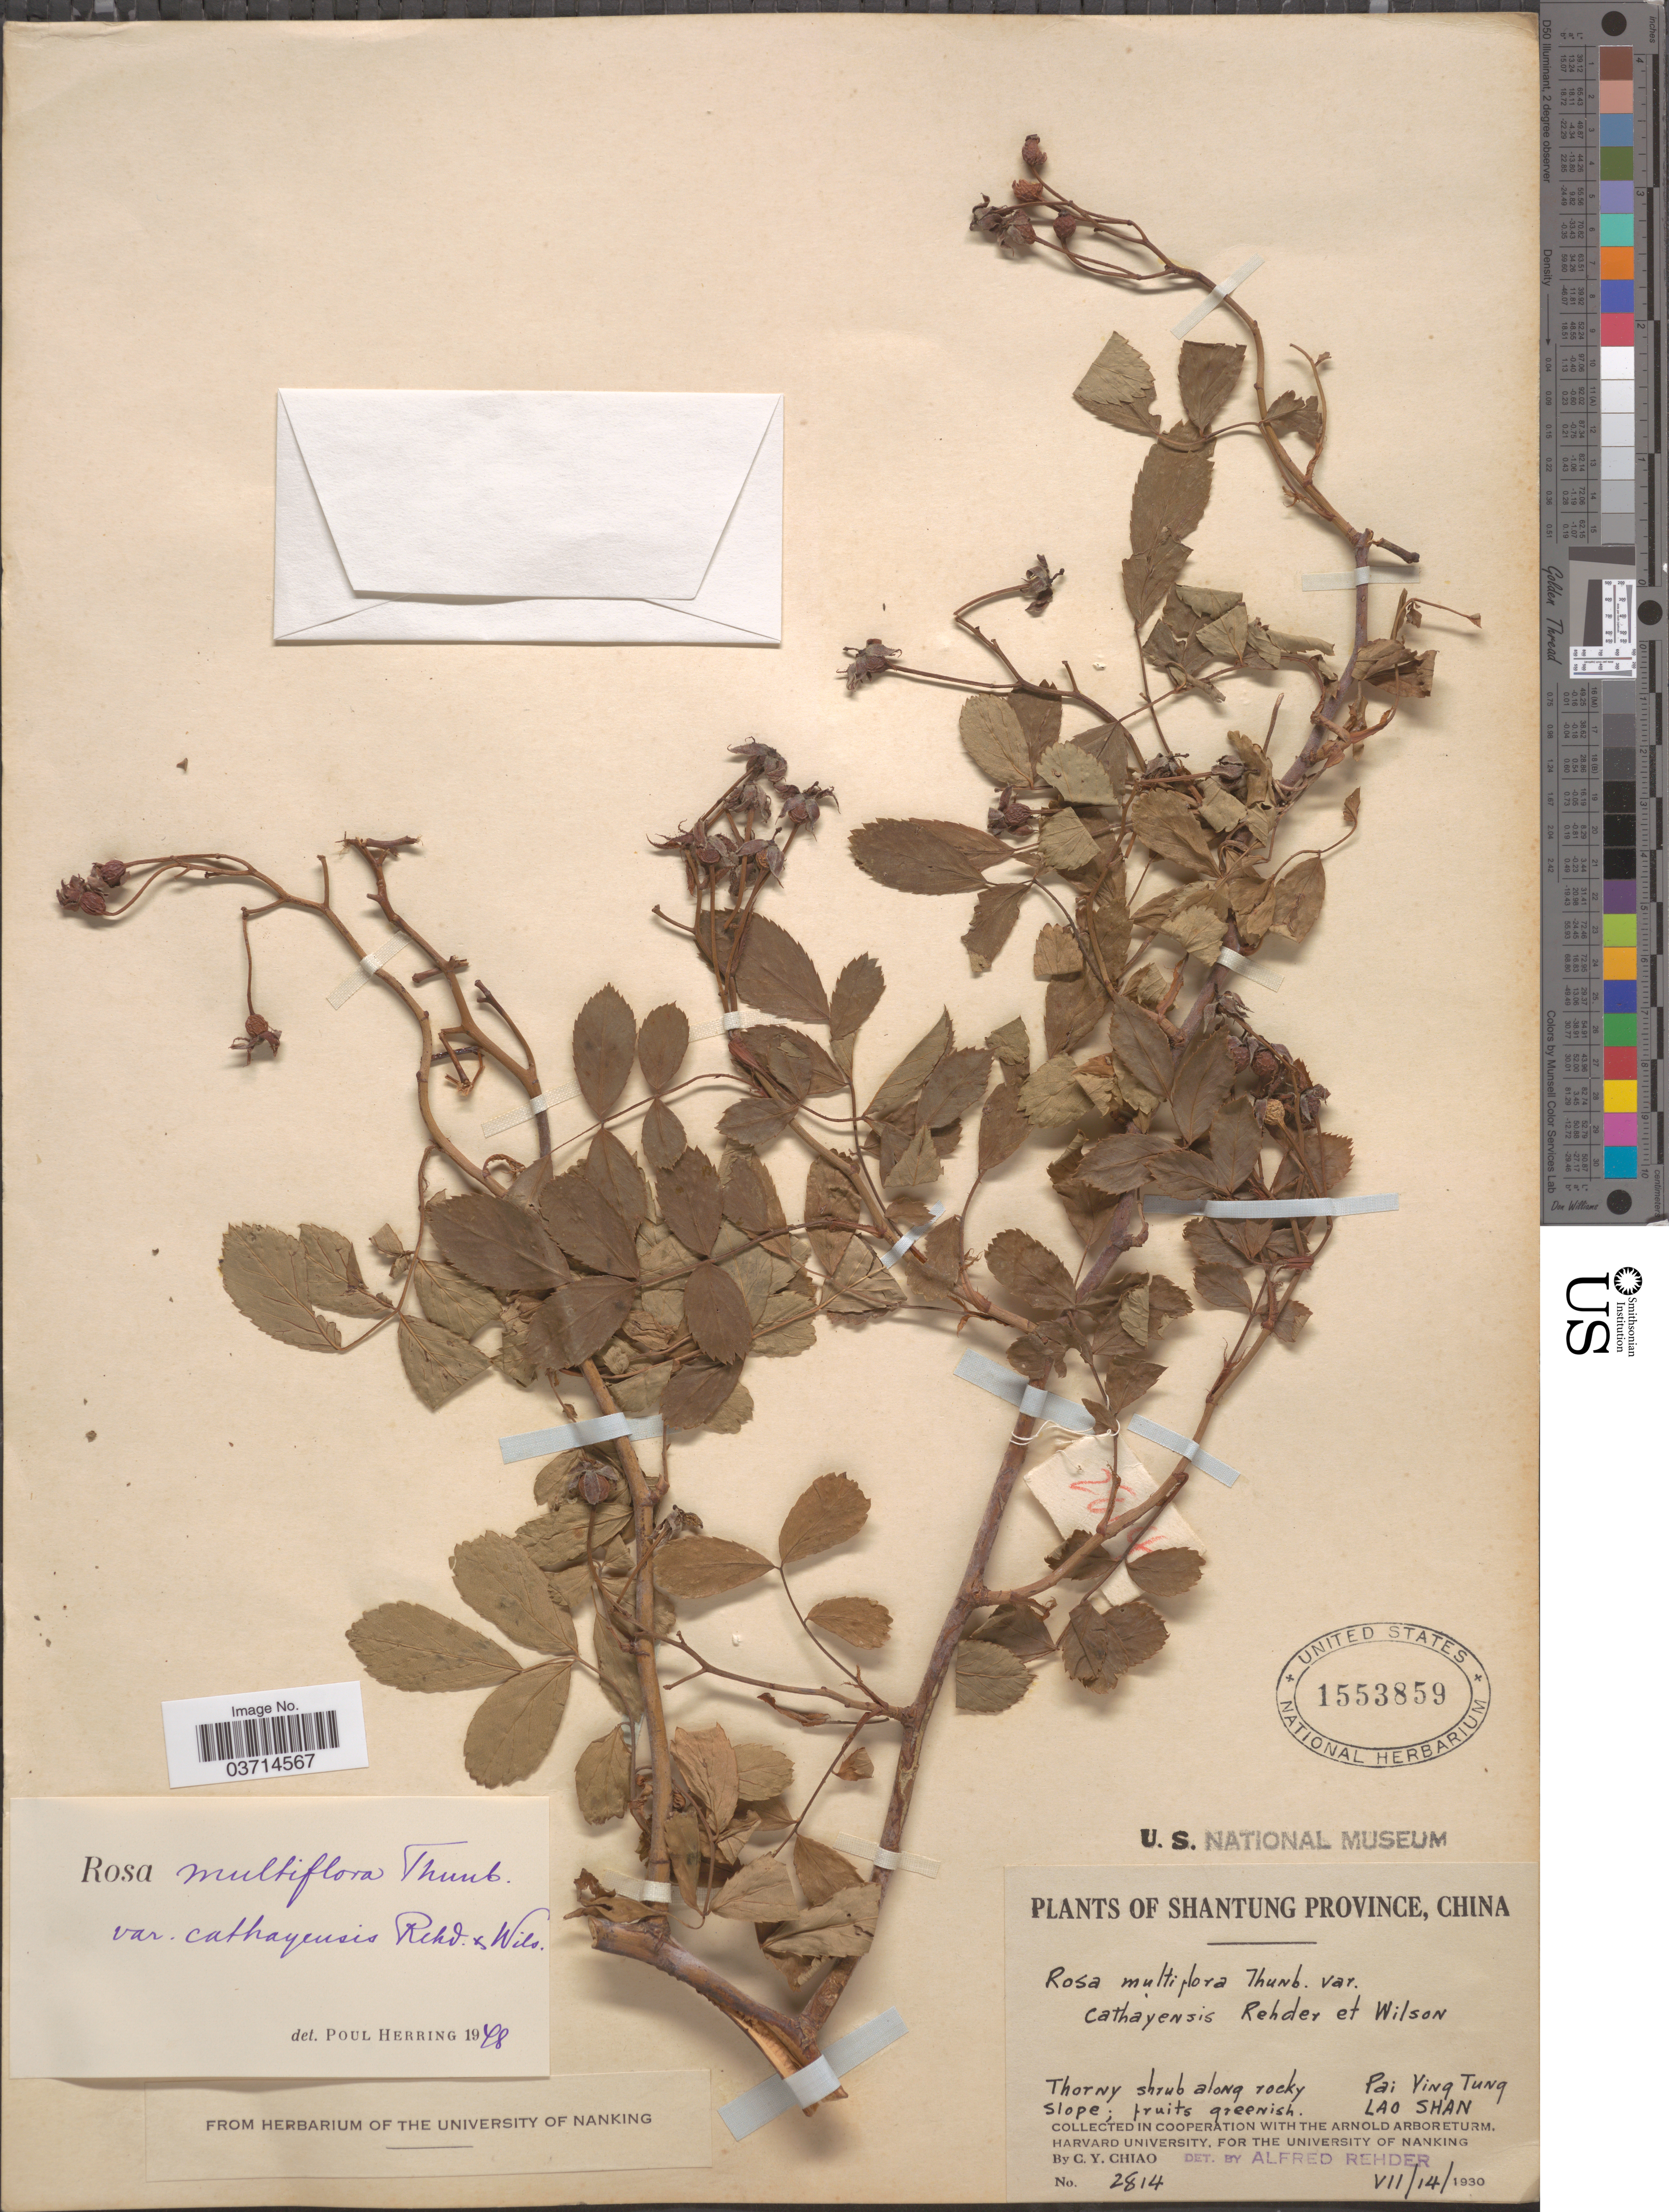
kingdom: Plantae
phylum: Tracheophyta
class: Magnoliopsida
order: Rosales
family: Rosaceae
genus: Rosa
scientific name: Rosa multiflora var. cathayensis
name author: Rehder & E.H. Wilson in Sarg.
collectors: C. Y. Chiao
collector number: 2814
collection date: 1930-07-14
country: China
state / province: Shandong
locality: Shantung Province. Pai Ying Tung. Lao Shan.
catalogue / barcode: US 1553859